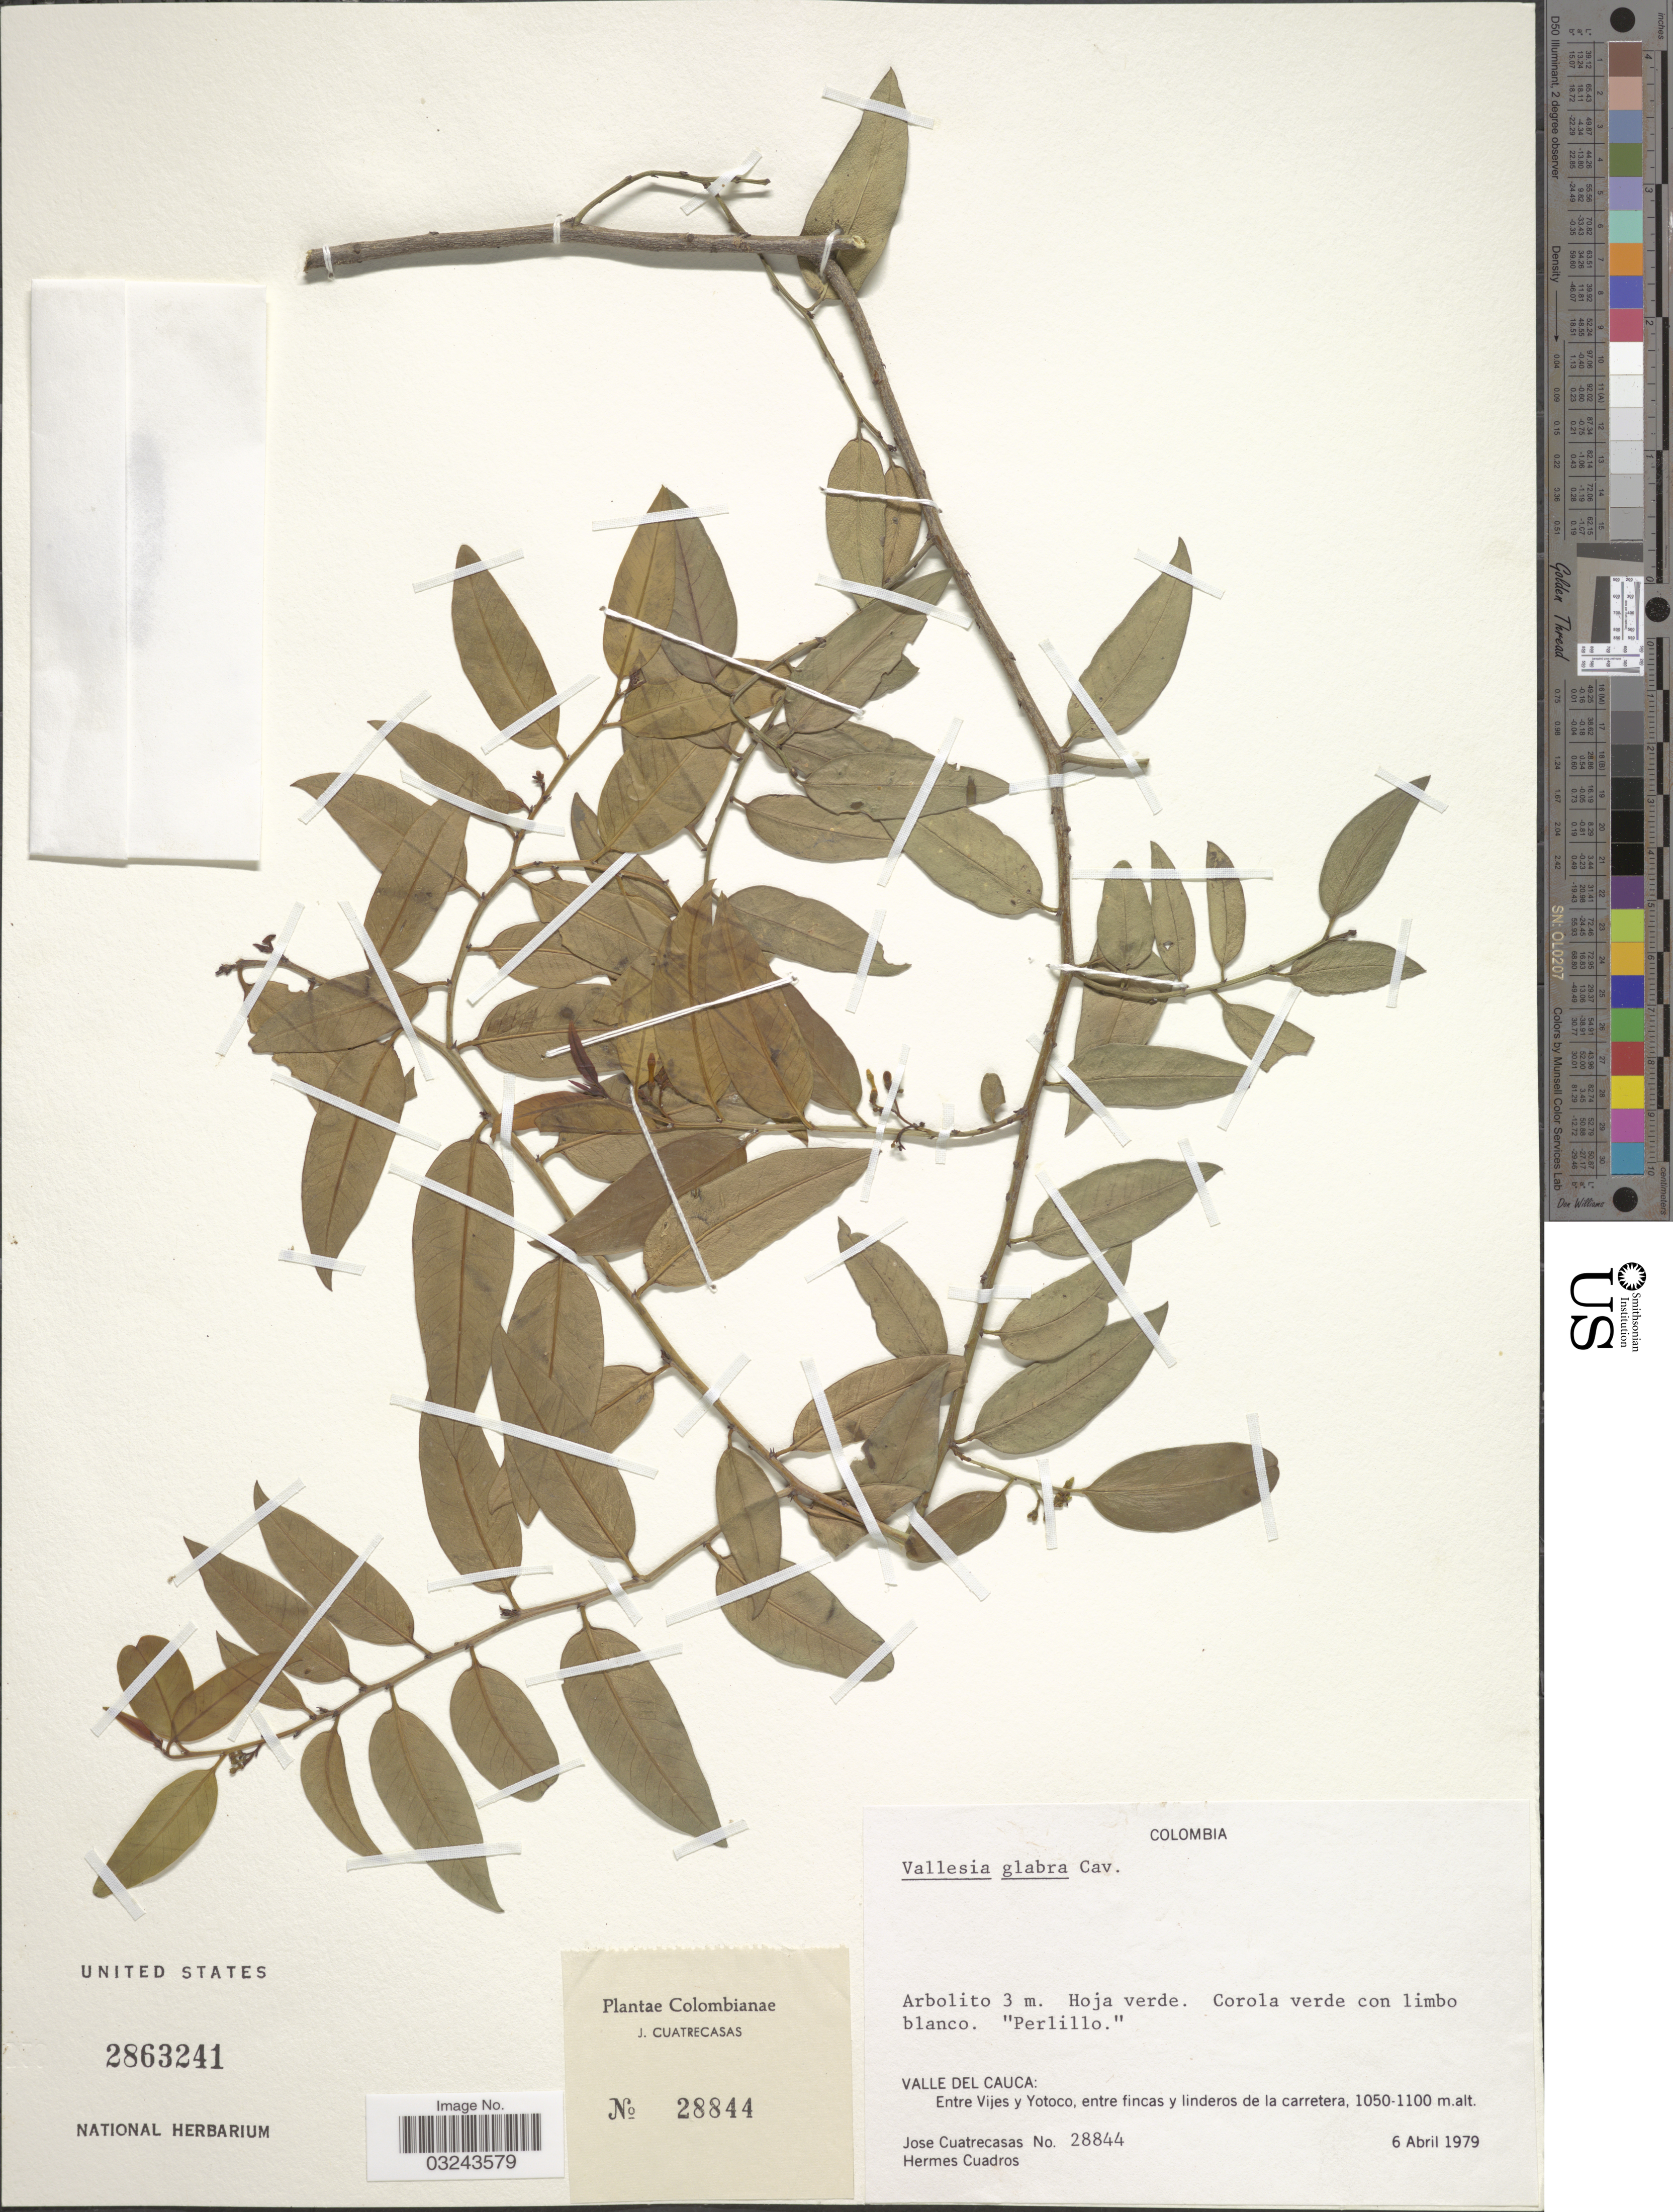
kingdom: Plantae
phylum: Tracheophyta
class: Magnoliopsida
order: Gentianales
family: Apocynaceae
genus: Vallesia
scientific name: Vallesia glabra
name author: (Cav.) Link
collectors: J. Cuatrecasas & H. Cuadros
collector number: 28844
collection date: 1979-04-06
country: Colombia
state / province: Valle del Cauca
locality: Entre Vijes y Yotoco, entre fincas y linderos de la carretera.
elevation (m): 1050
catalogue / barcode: US 2863241